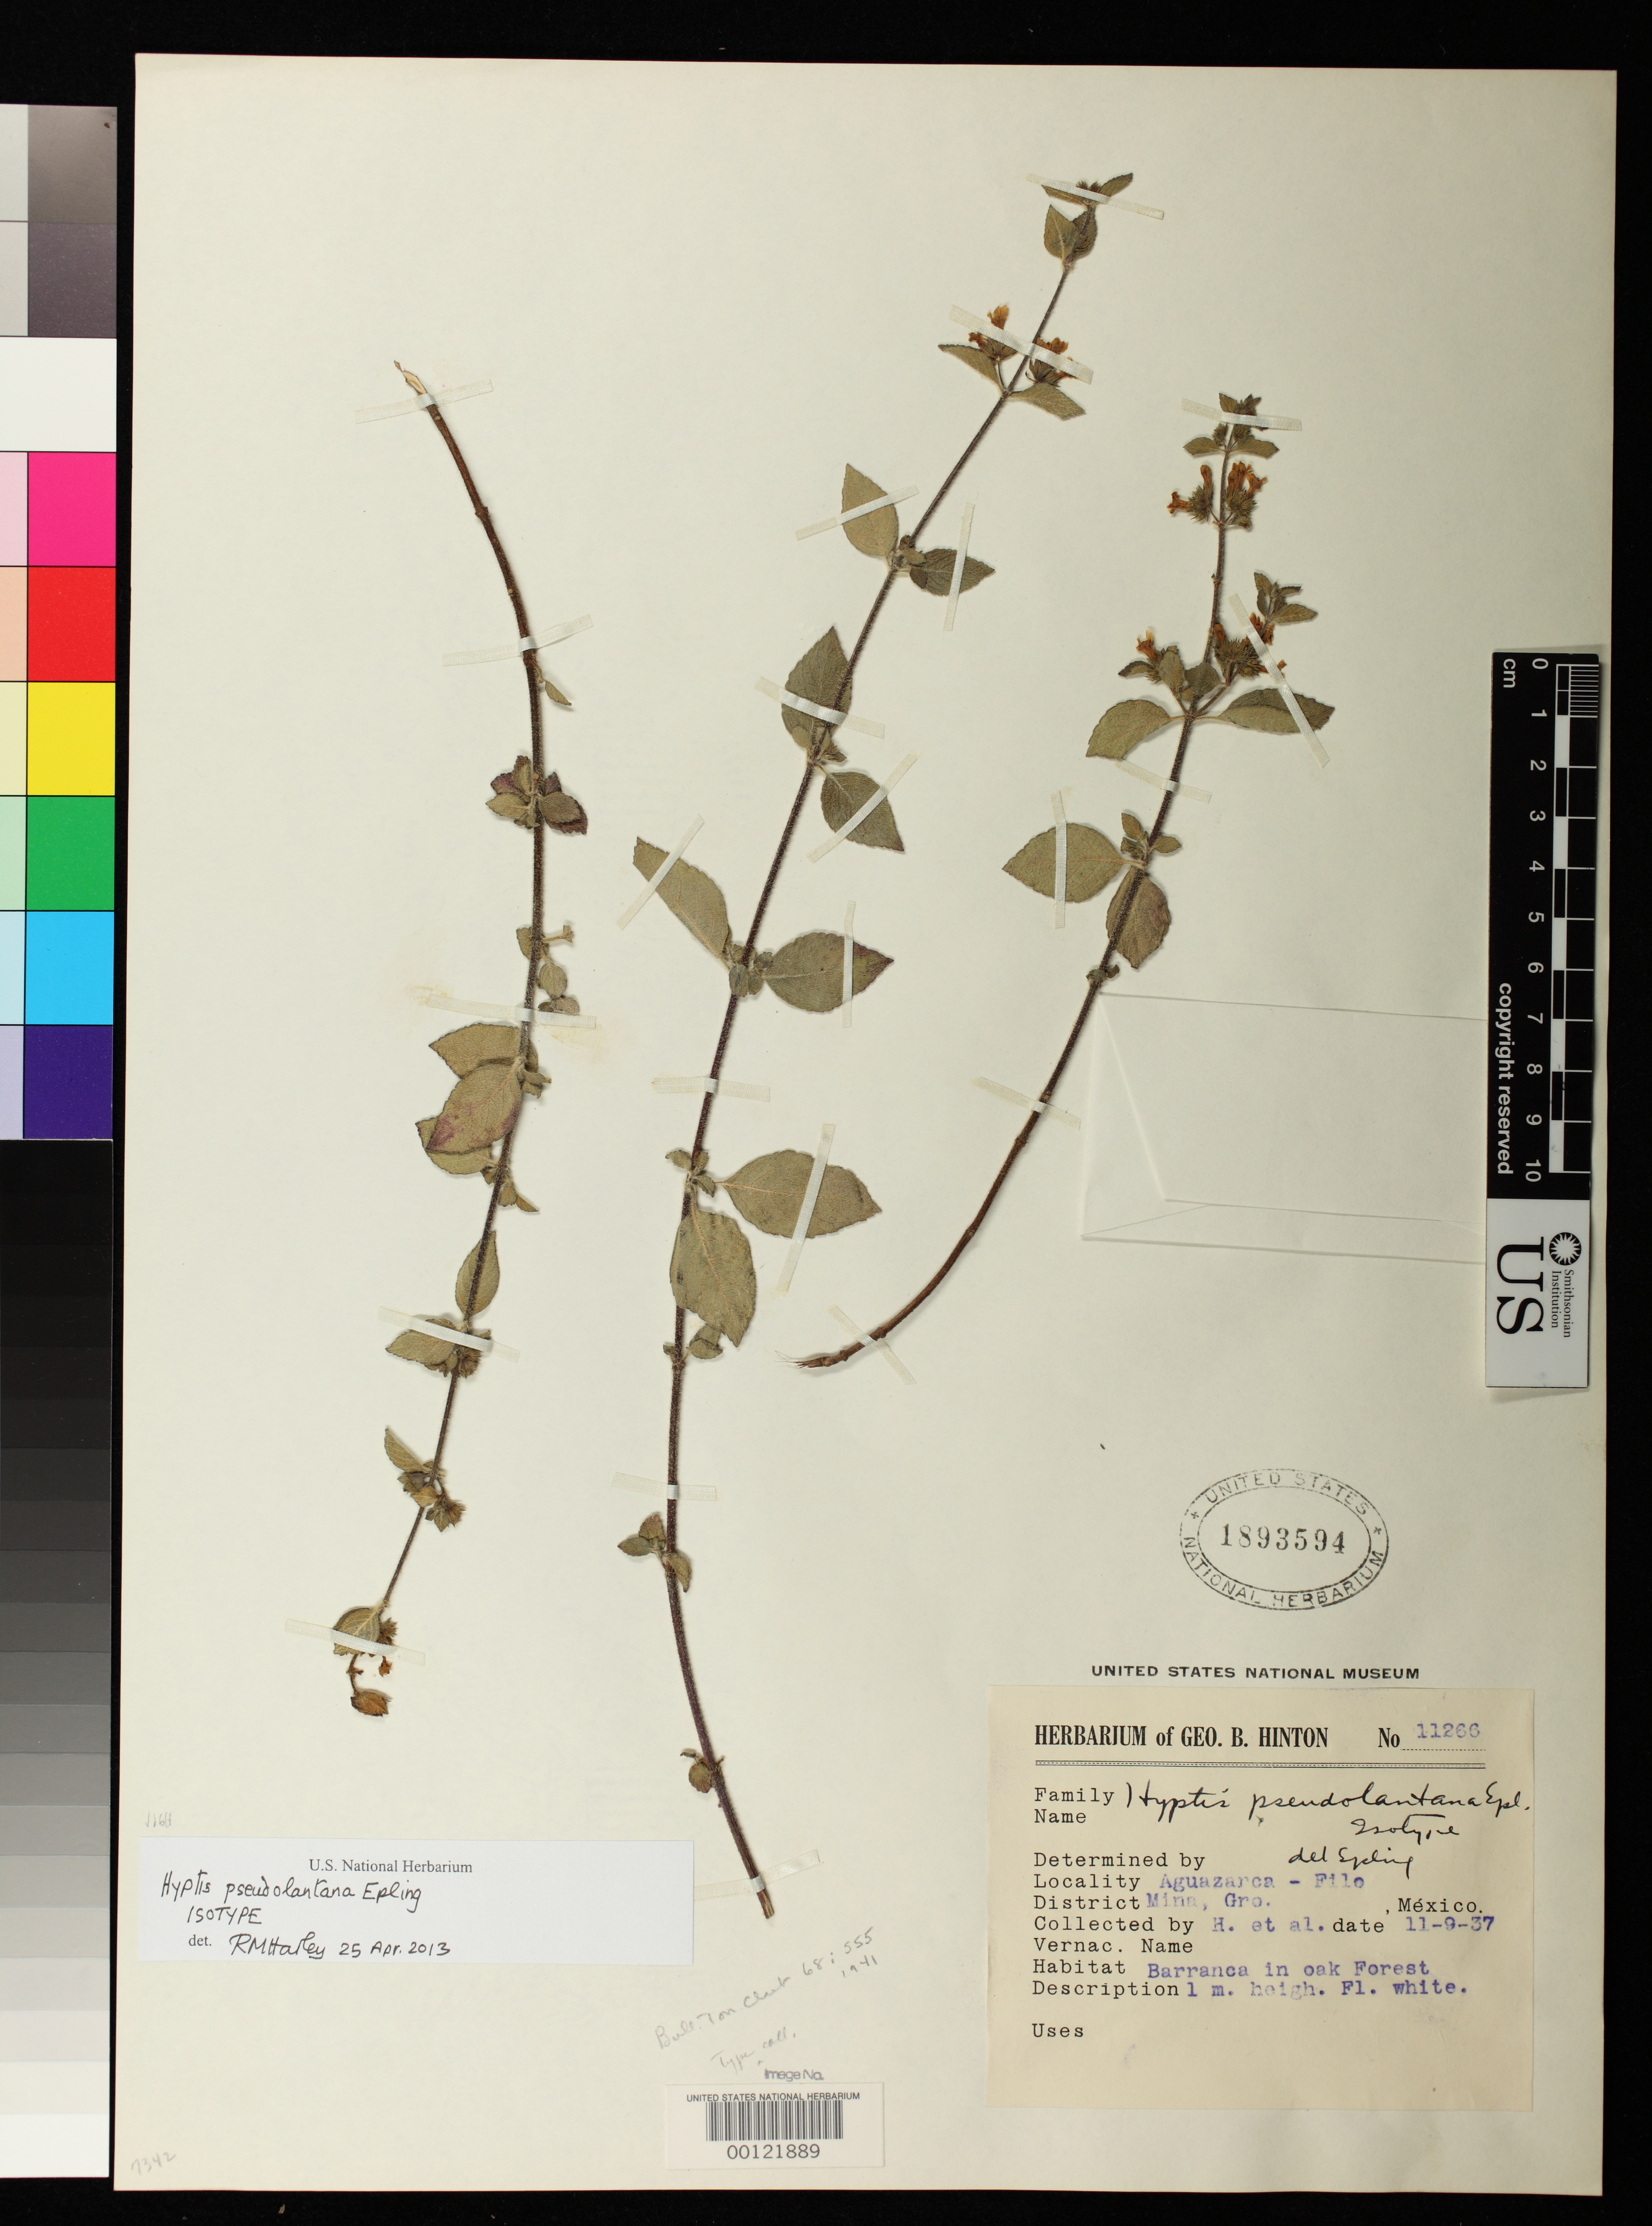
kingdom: Plantae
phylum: Tracheophyta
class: Magnoliopsida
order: Lamiales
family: Lamiaceae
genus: Hyptis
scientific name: Hyptis pseudolantana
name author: Epling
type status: Isotype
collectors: G. B. Hinton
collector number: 11266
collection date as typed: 09 Nov 1937 or 11 Sep 1937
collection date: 1937-09-11 or 1937-11-09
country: Mexico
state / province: Guerrero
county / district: Mina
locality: Aguazarca - Filo.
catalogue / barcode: US 1893594